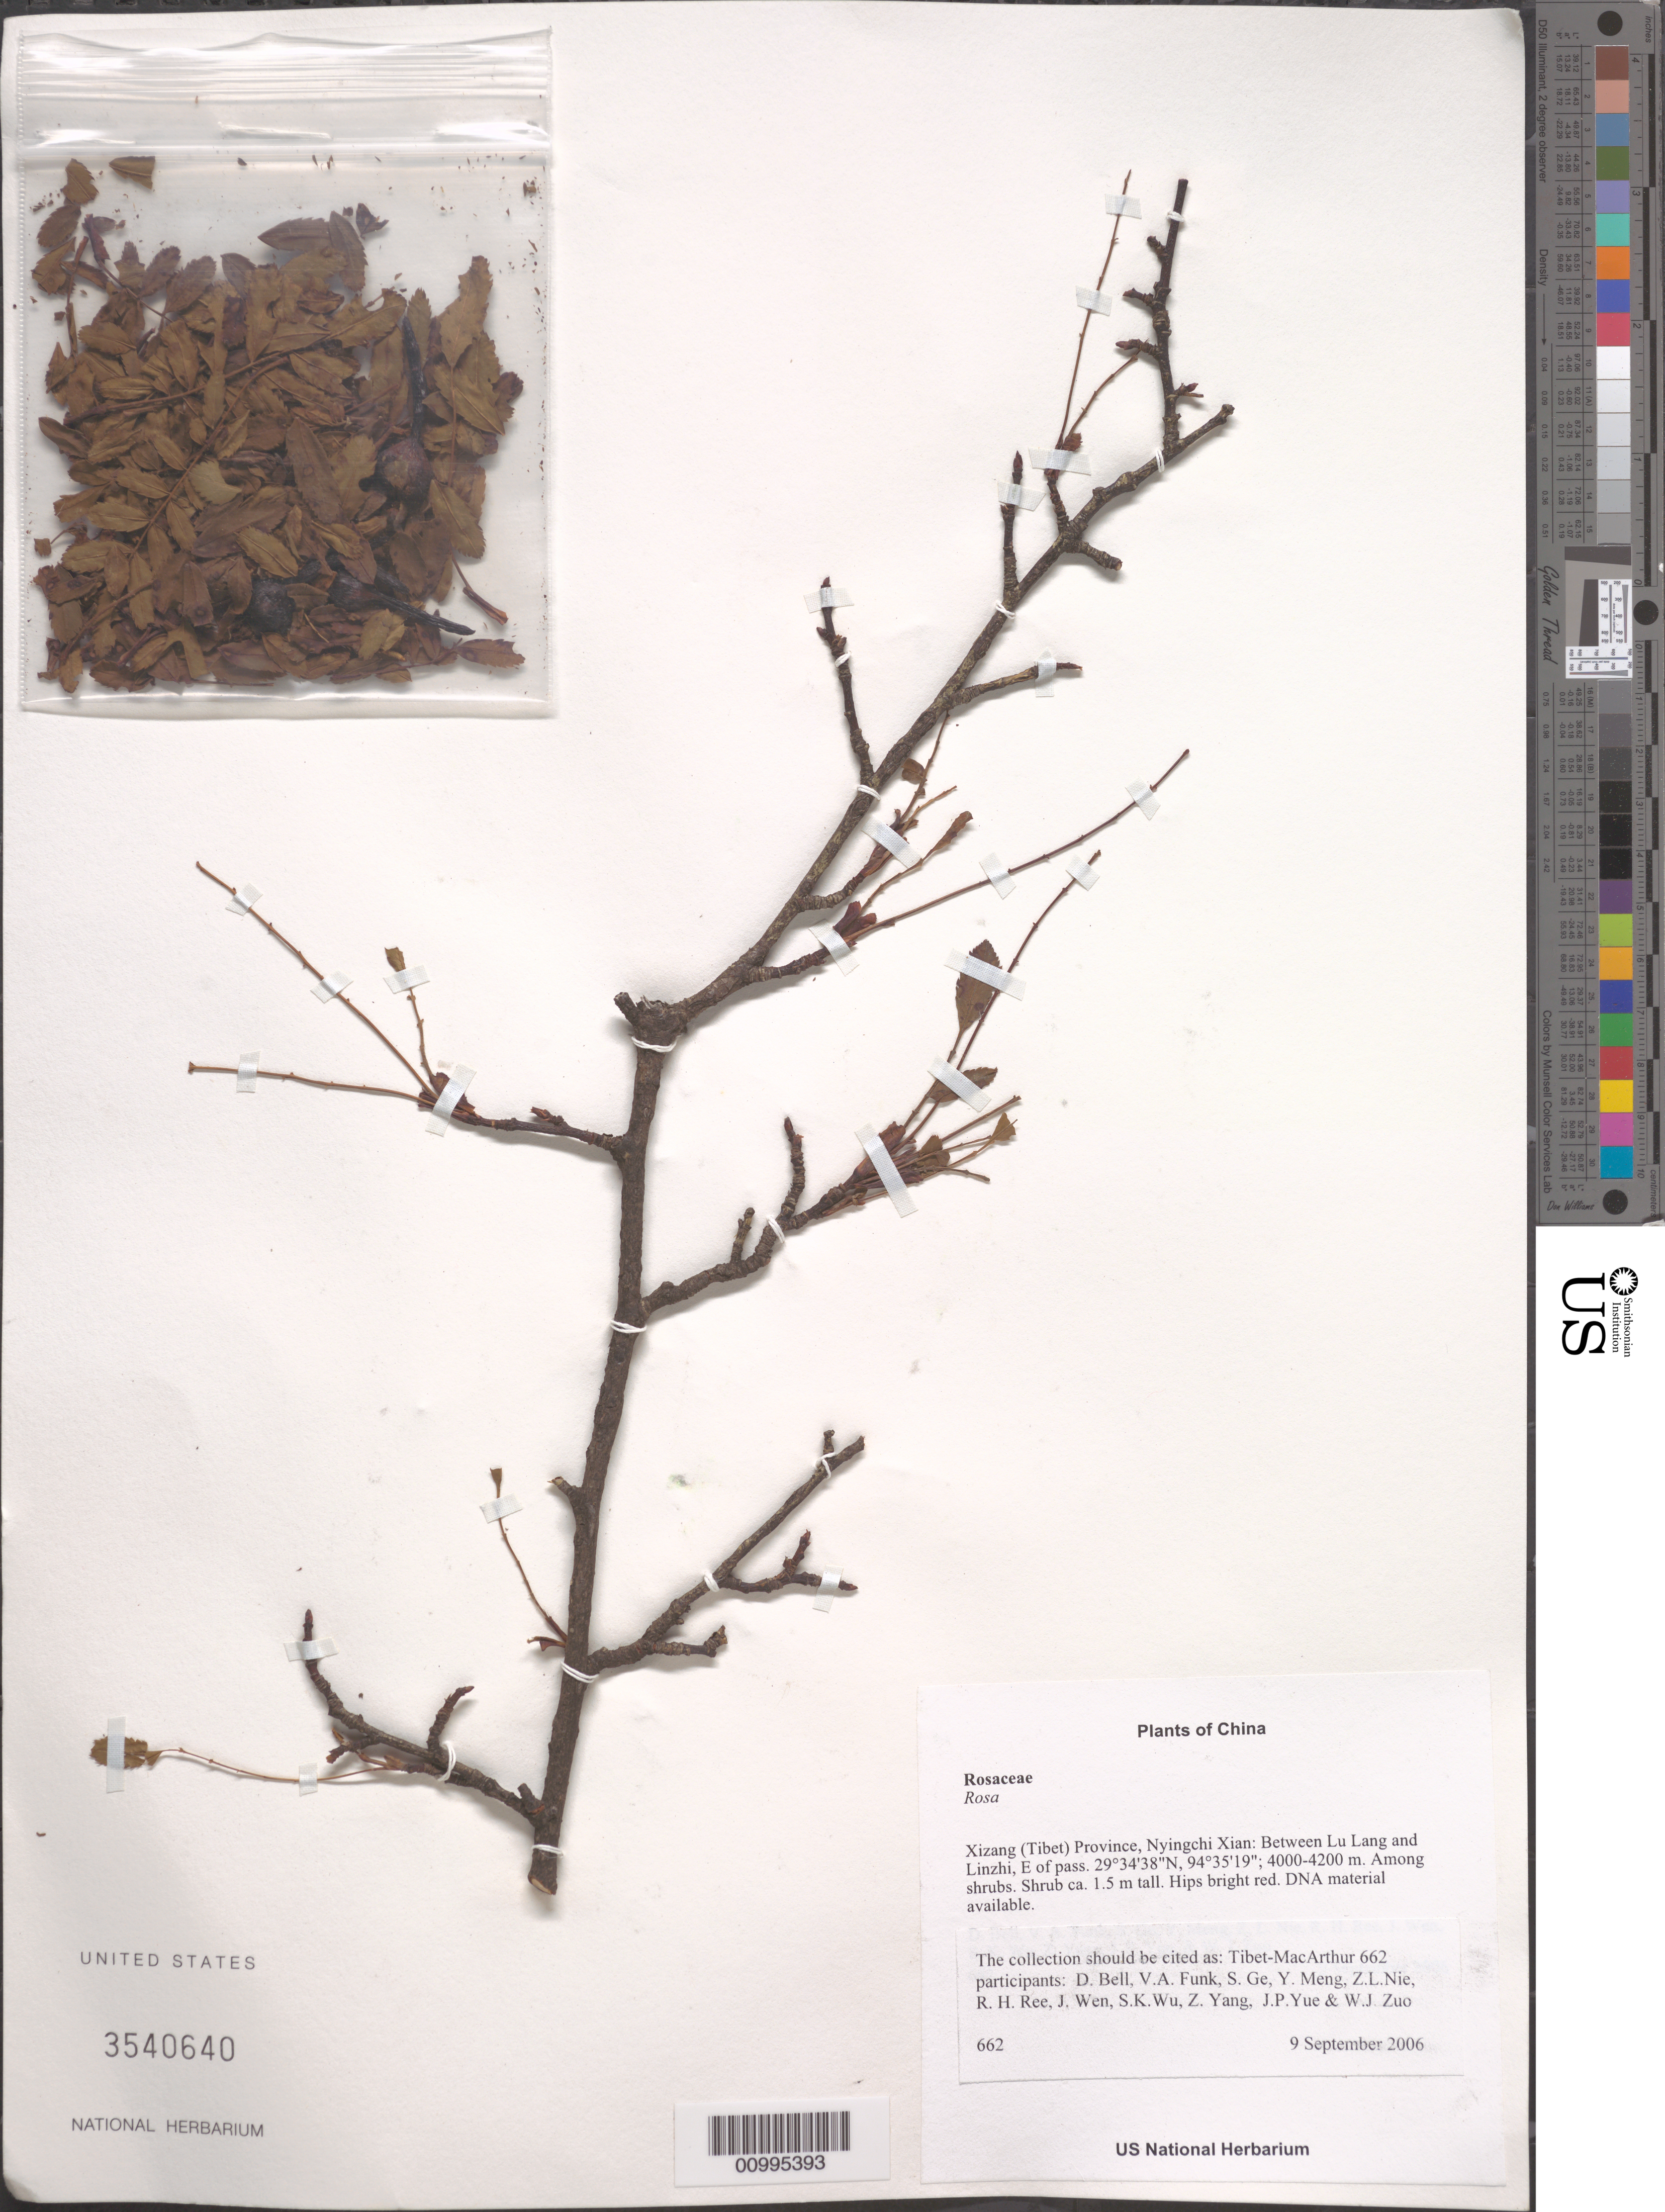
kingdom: Plantae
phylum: Tracheophyta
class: Magnoliopsida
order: Rosales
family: Rosaceae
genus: Rosa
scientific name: Rosa sp.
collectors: Tibet-MacArthur, D. A. Bell, V. Funk, S. Ge, Y. Meng, Z. Nie, R. Ree, J. Wen, S. K. Wu, Z. Yang, J. Yue & W. Zuo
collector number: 662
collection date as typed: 09 Sep 2006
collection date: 2006-09-09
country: China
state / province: Xizang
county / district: Nyingchi Xian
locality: Between Lu Lang and Linzhi, E of pass.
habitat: Remnant Abies forest and adjacent disturbed areas with scattered shrubs (Rosa, Berberis). Among shrubs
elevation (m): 4000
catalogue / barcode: US 3540640